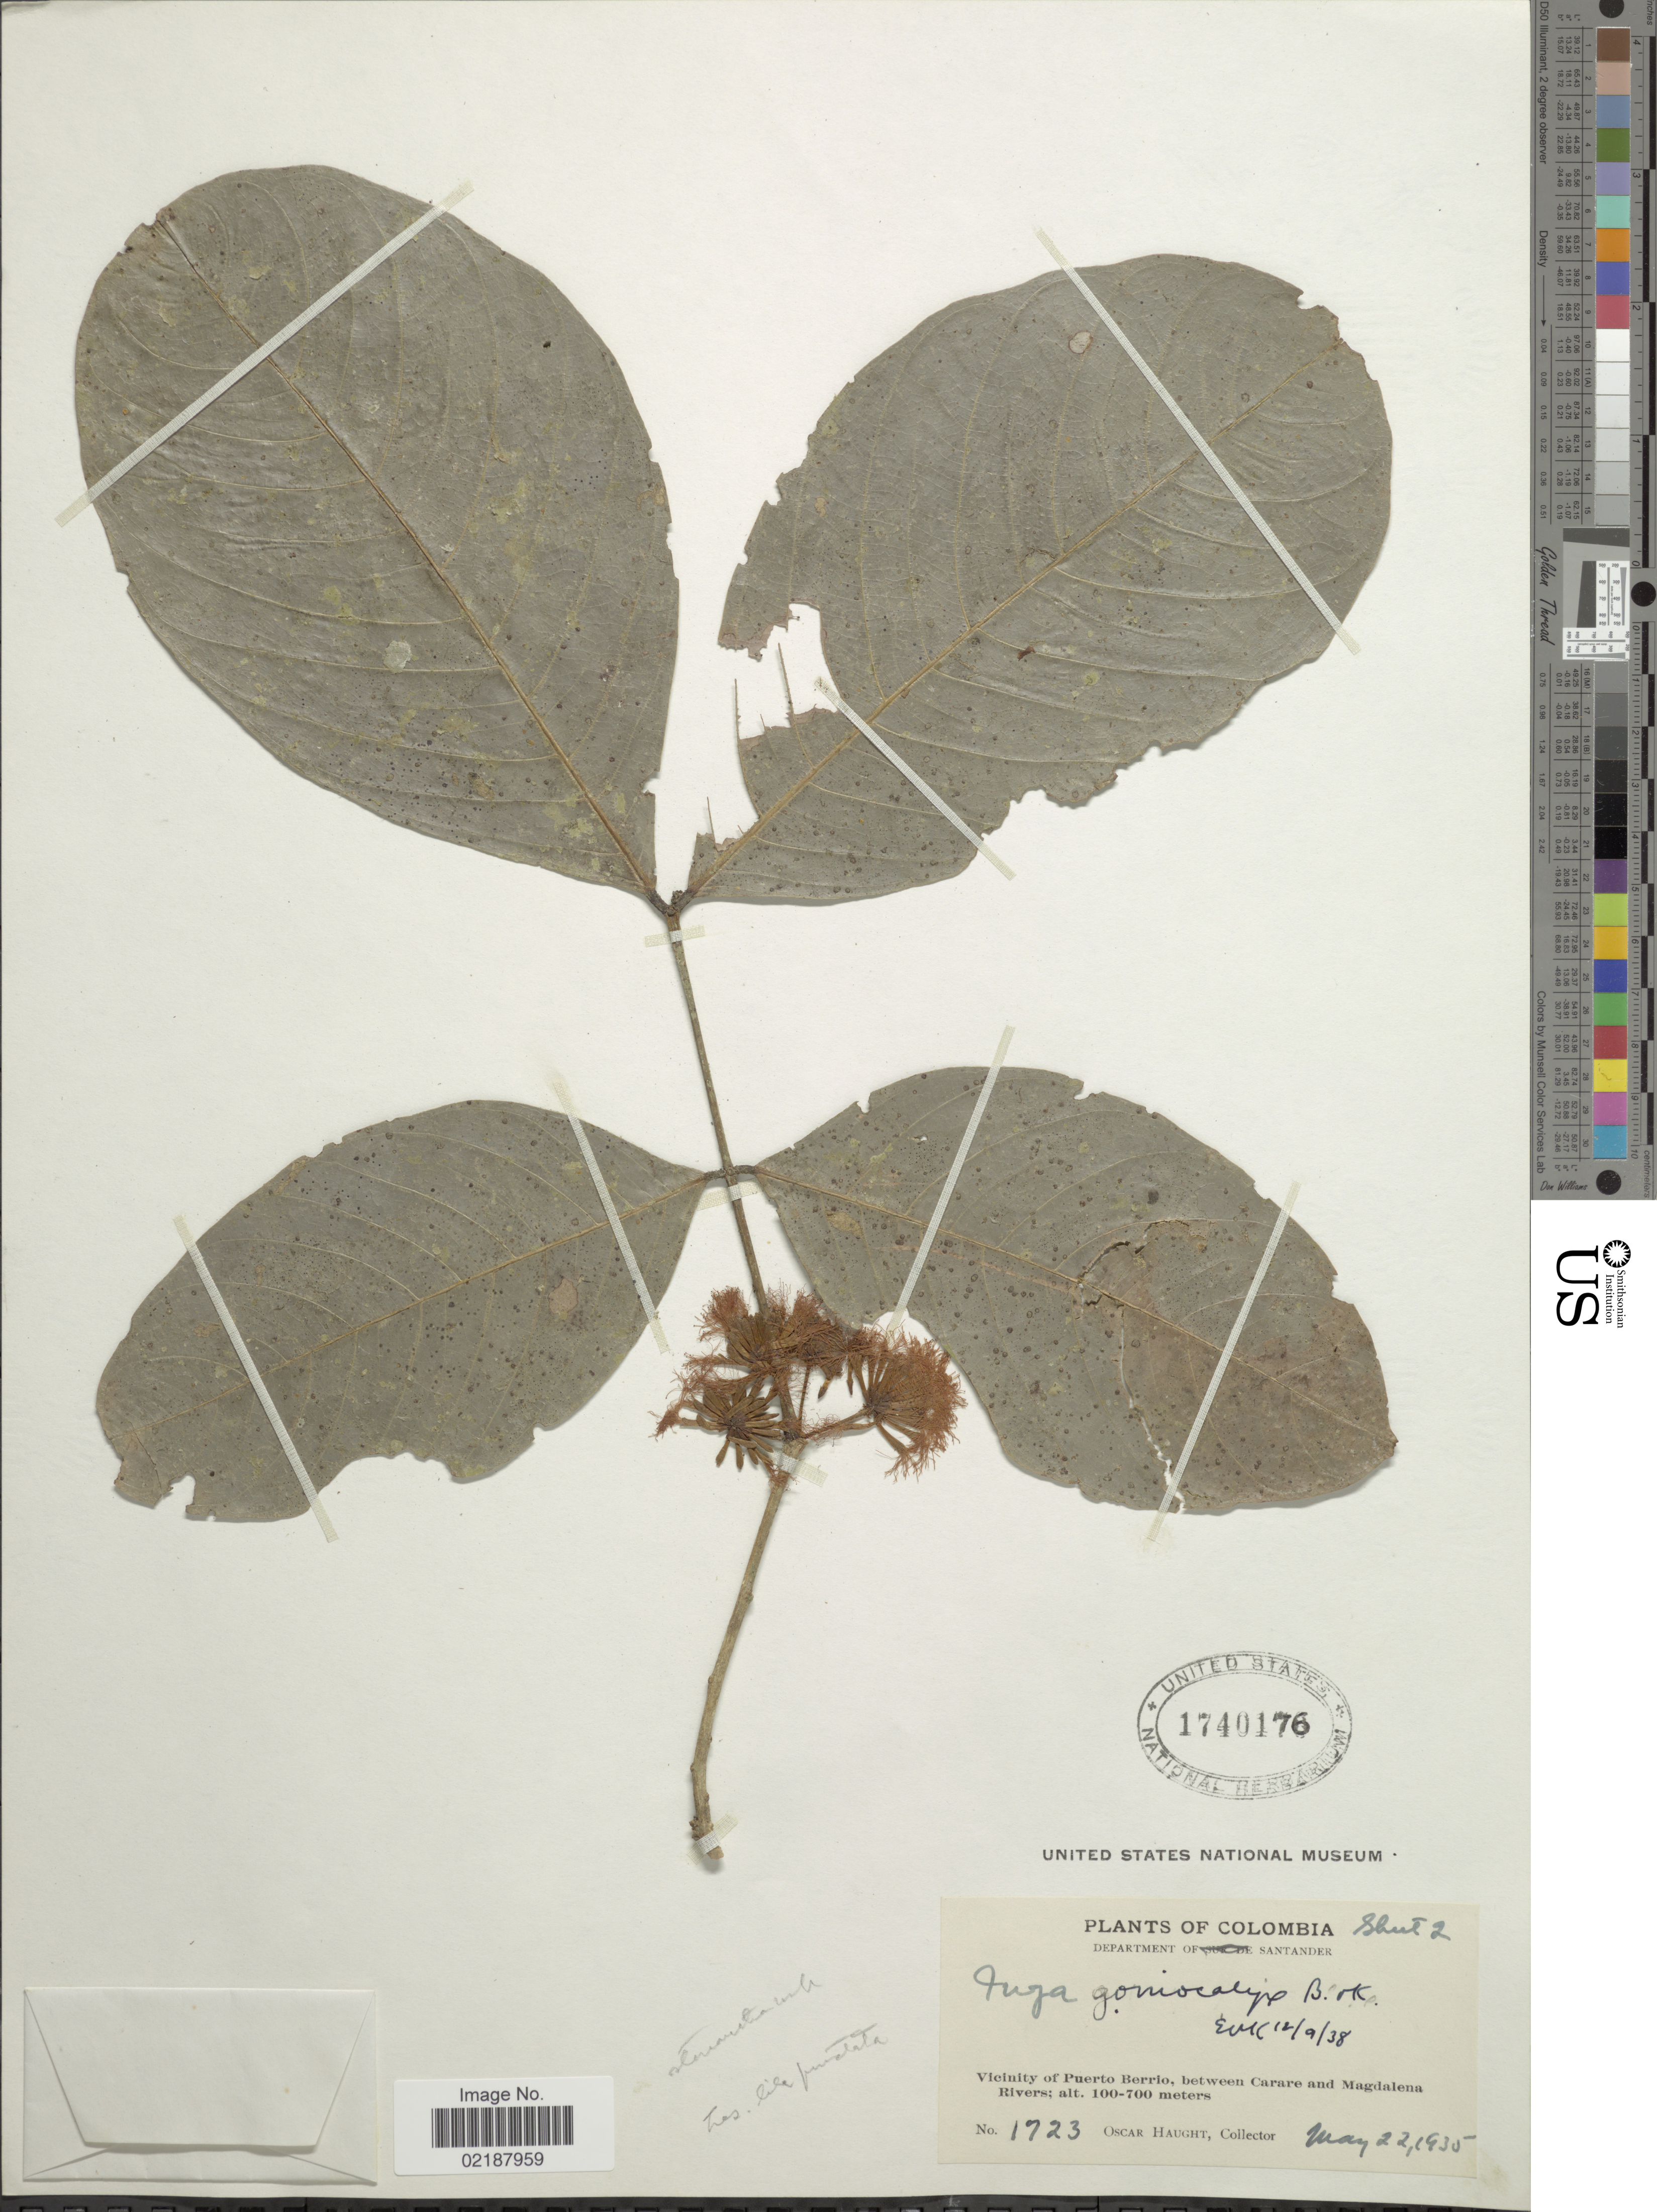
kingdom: Plantae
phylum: Tracheophyta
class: Magnoliopsida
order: Fabales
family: Fabaceae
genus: Inga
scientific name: Inga goniocalyx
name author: Britton & Killip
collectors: O. L. Haught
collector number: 1723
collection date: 1935-05-22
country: Colombia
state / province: Santander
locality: Department of Santander, Vicinity of Puerto Berrio, between Carare and Magdalena Rivers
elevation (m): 100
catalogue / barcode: US 1740176